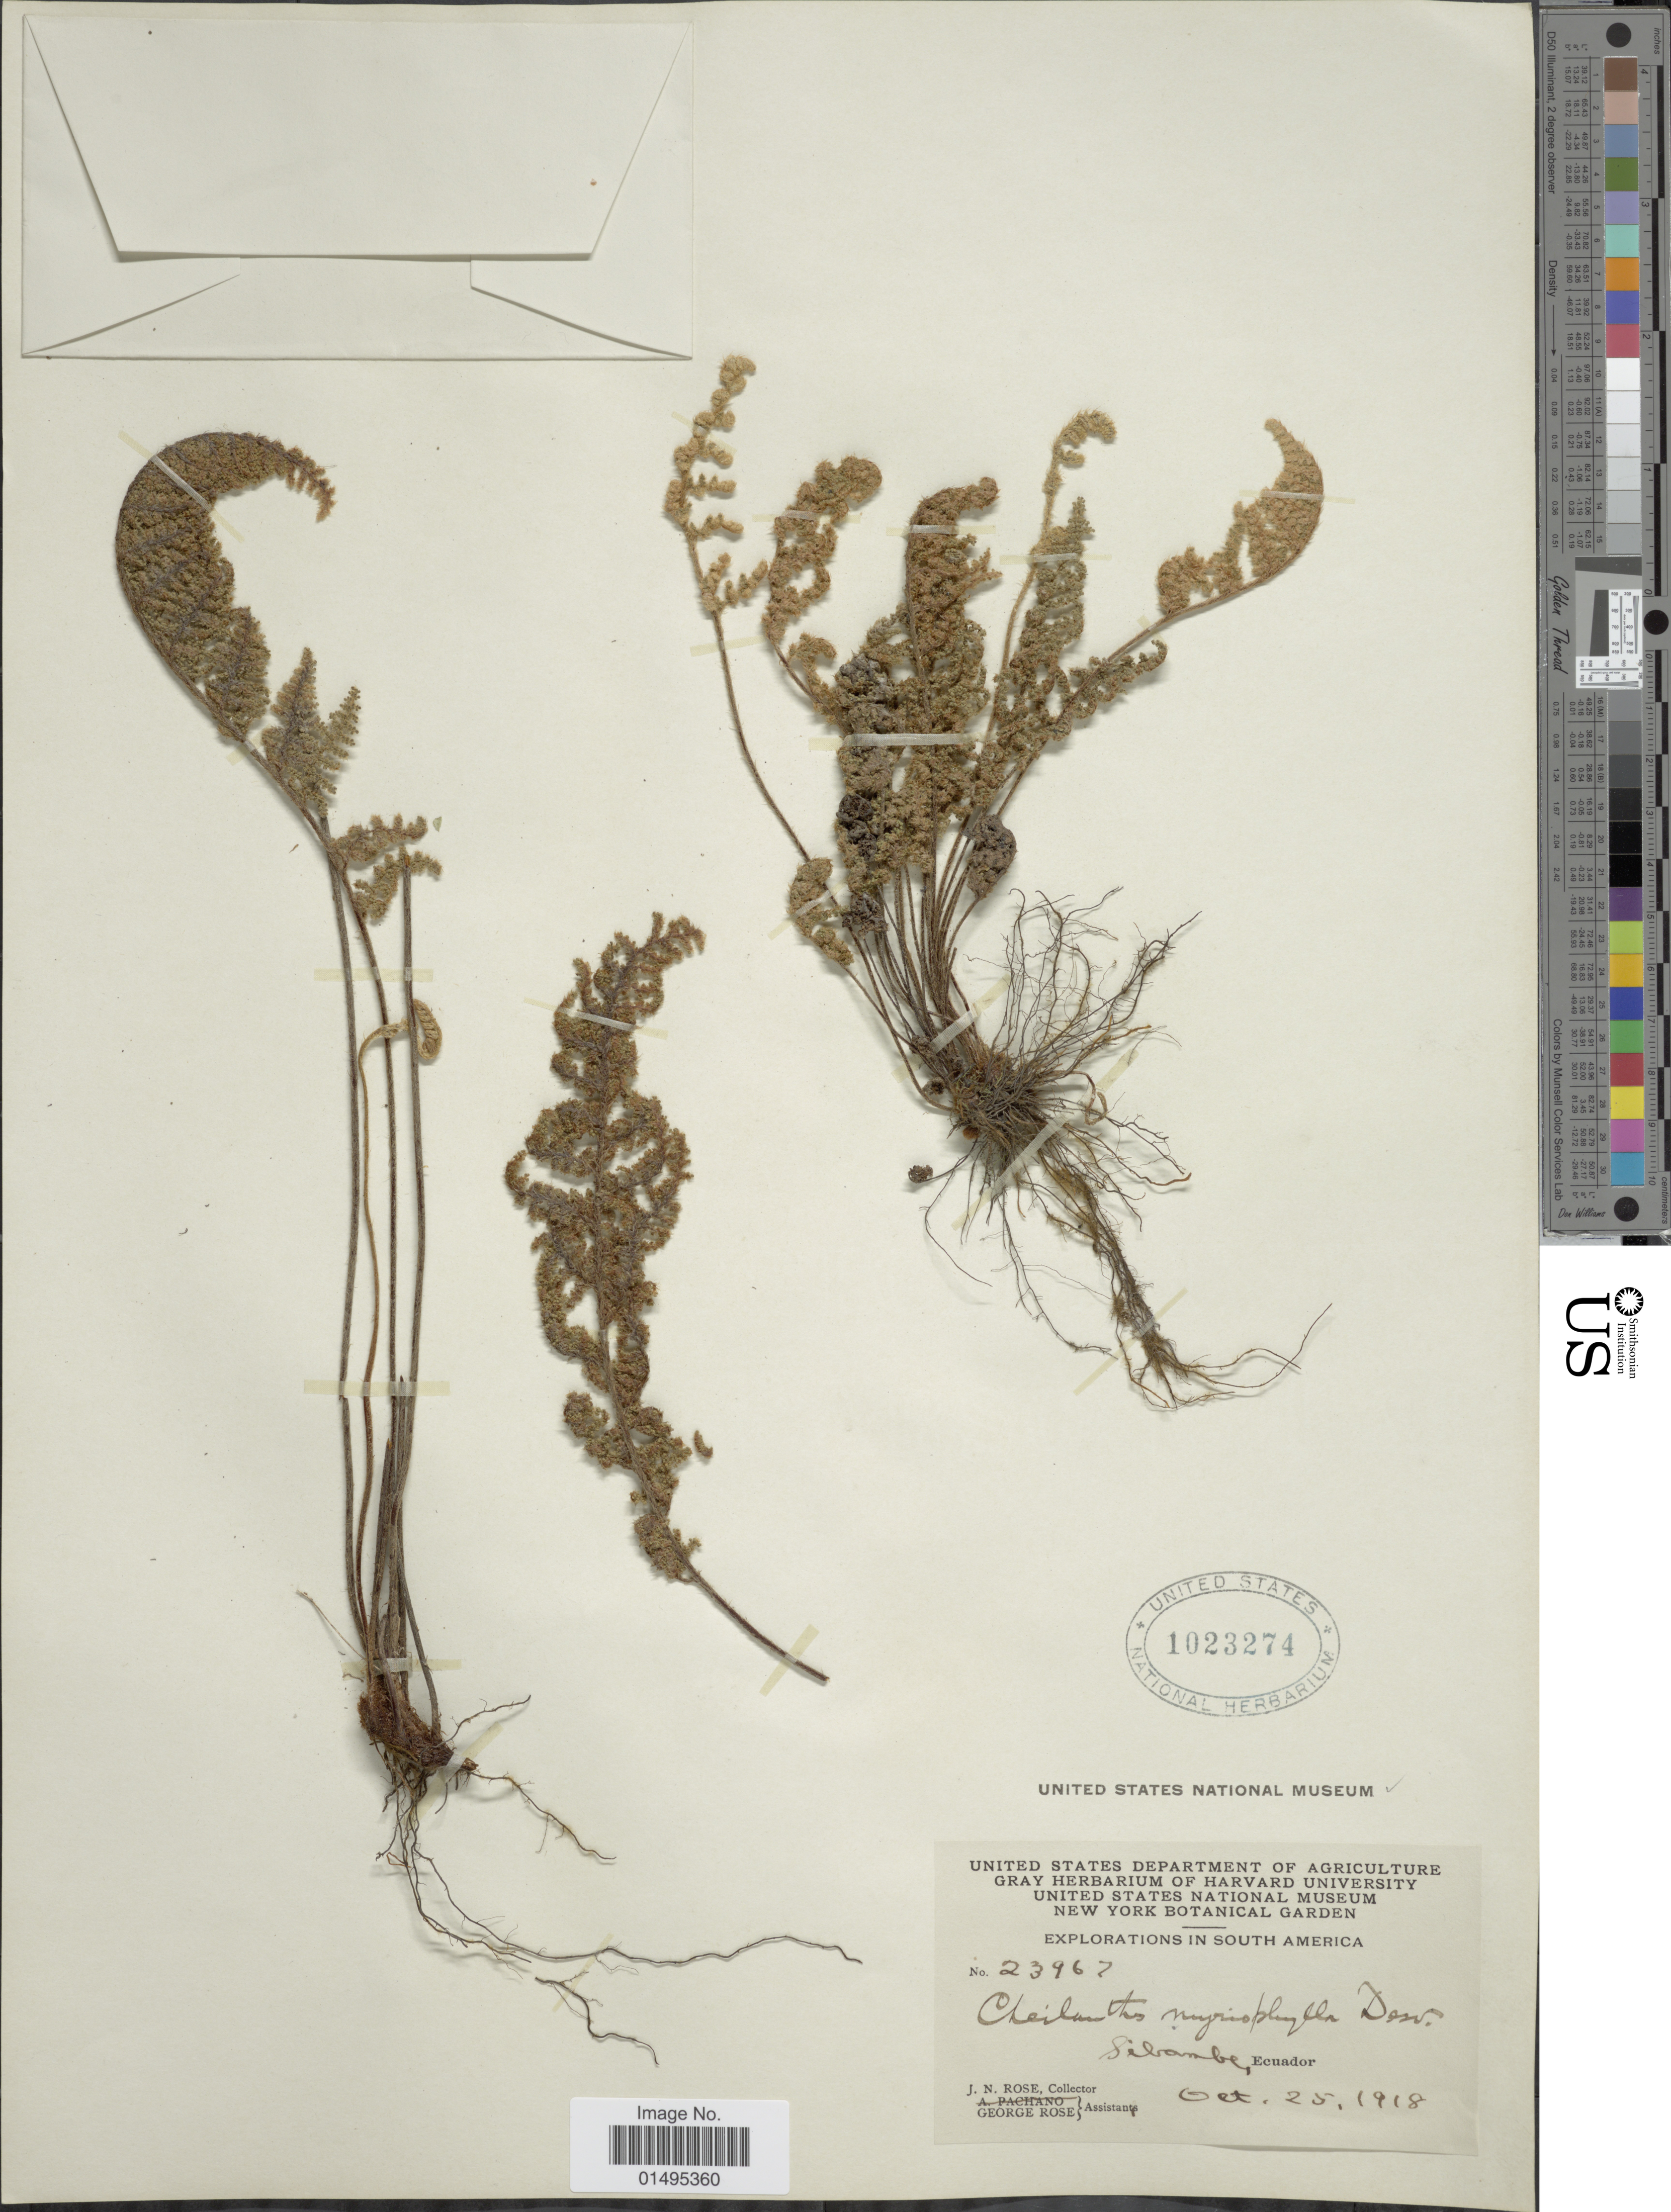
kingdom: Plantae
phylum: Tracheophyta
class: Polypodiopsida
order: Polypodiales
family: Pteridaceae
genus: Myriopteris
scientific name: Myriopteris myriophylla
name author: (Desv.) J. Sm.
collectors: J. N. Rose & G. Rose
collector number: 23967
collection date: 1918-10-25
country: Ecuador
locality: Explorations in South America, Sibambe, Ecuador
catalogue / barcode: US 1023274